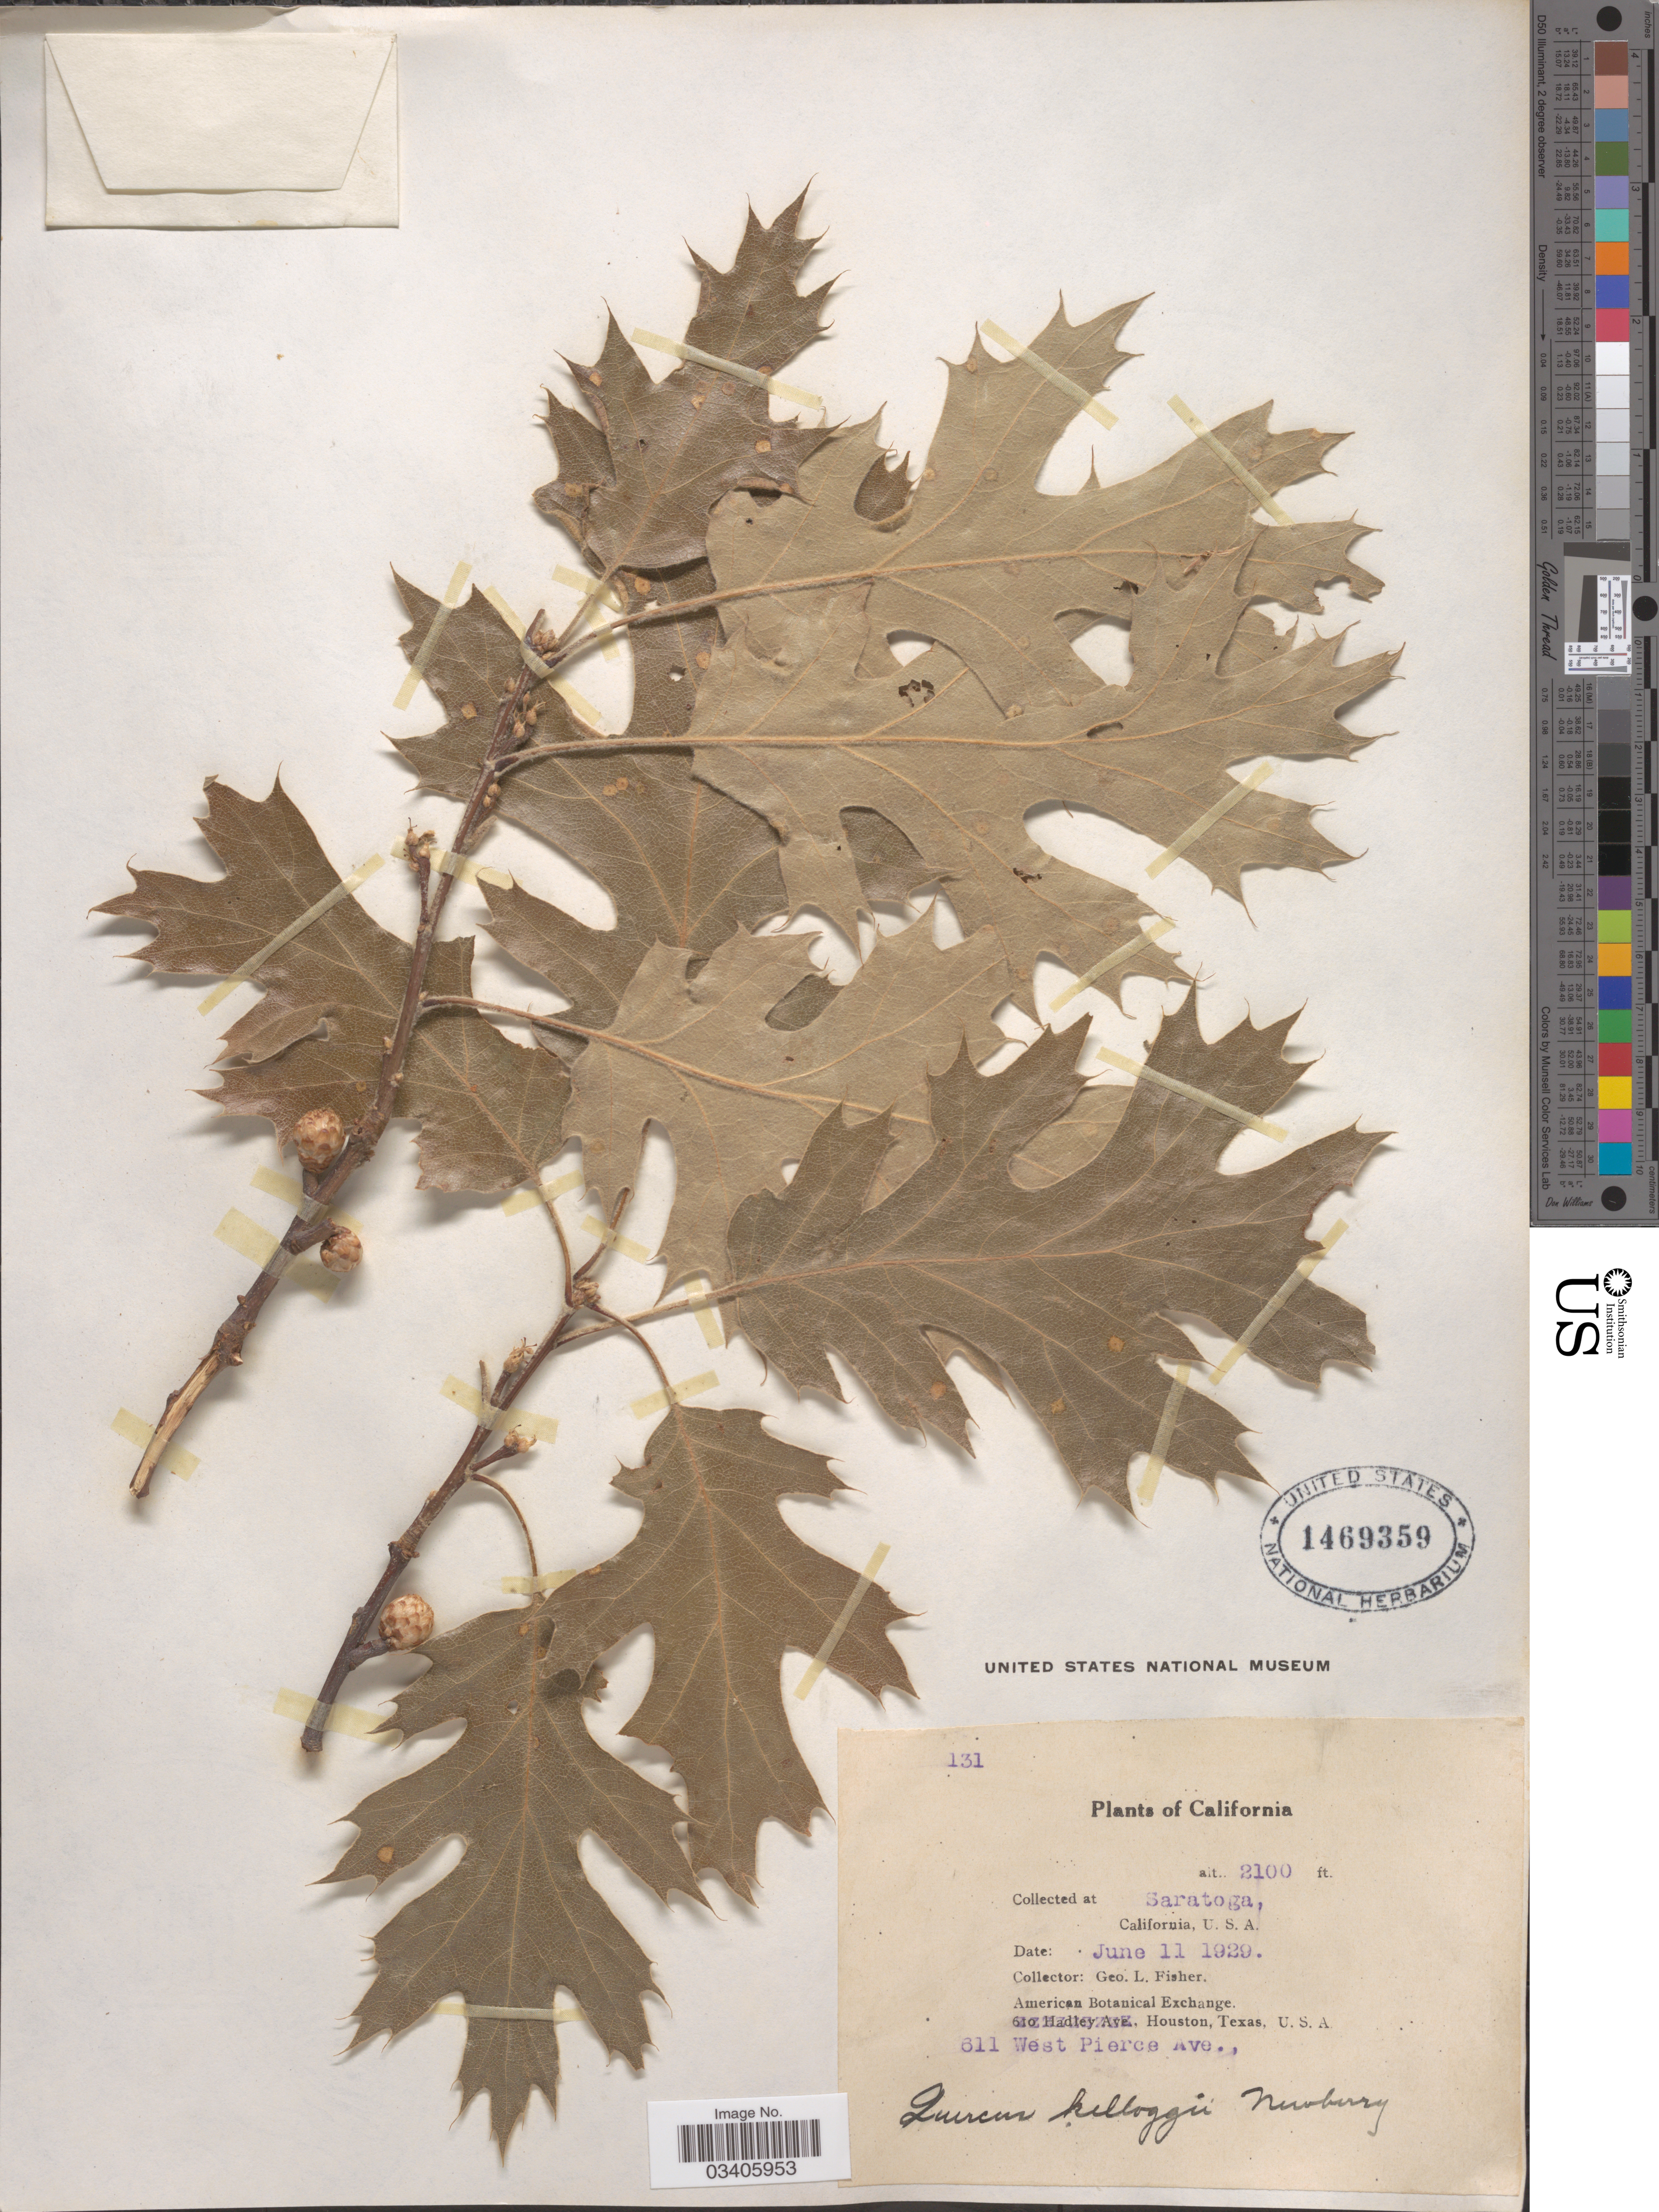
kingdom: Plantae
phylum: Tracheophyta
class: Magnoliopsida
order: Fagales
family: Fagaceae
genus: Quercus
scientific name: Quercus kelloggii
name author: Newb.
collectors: G. L. Fisher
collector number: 131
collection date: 1929-06-11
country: United States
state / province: California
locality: Saragota.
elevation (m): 640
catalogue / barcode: US 1469359